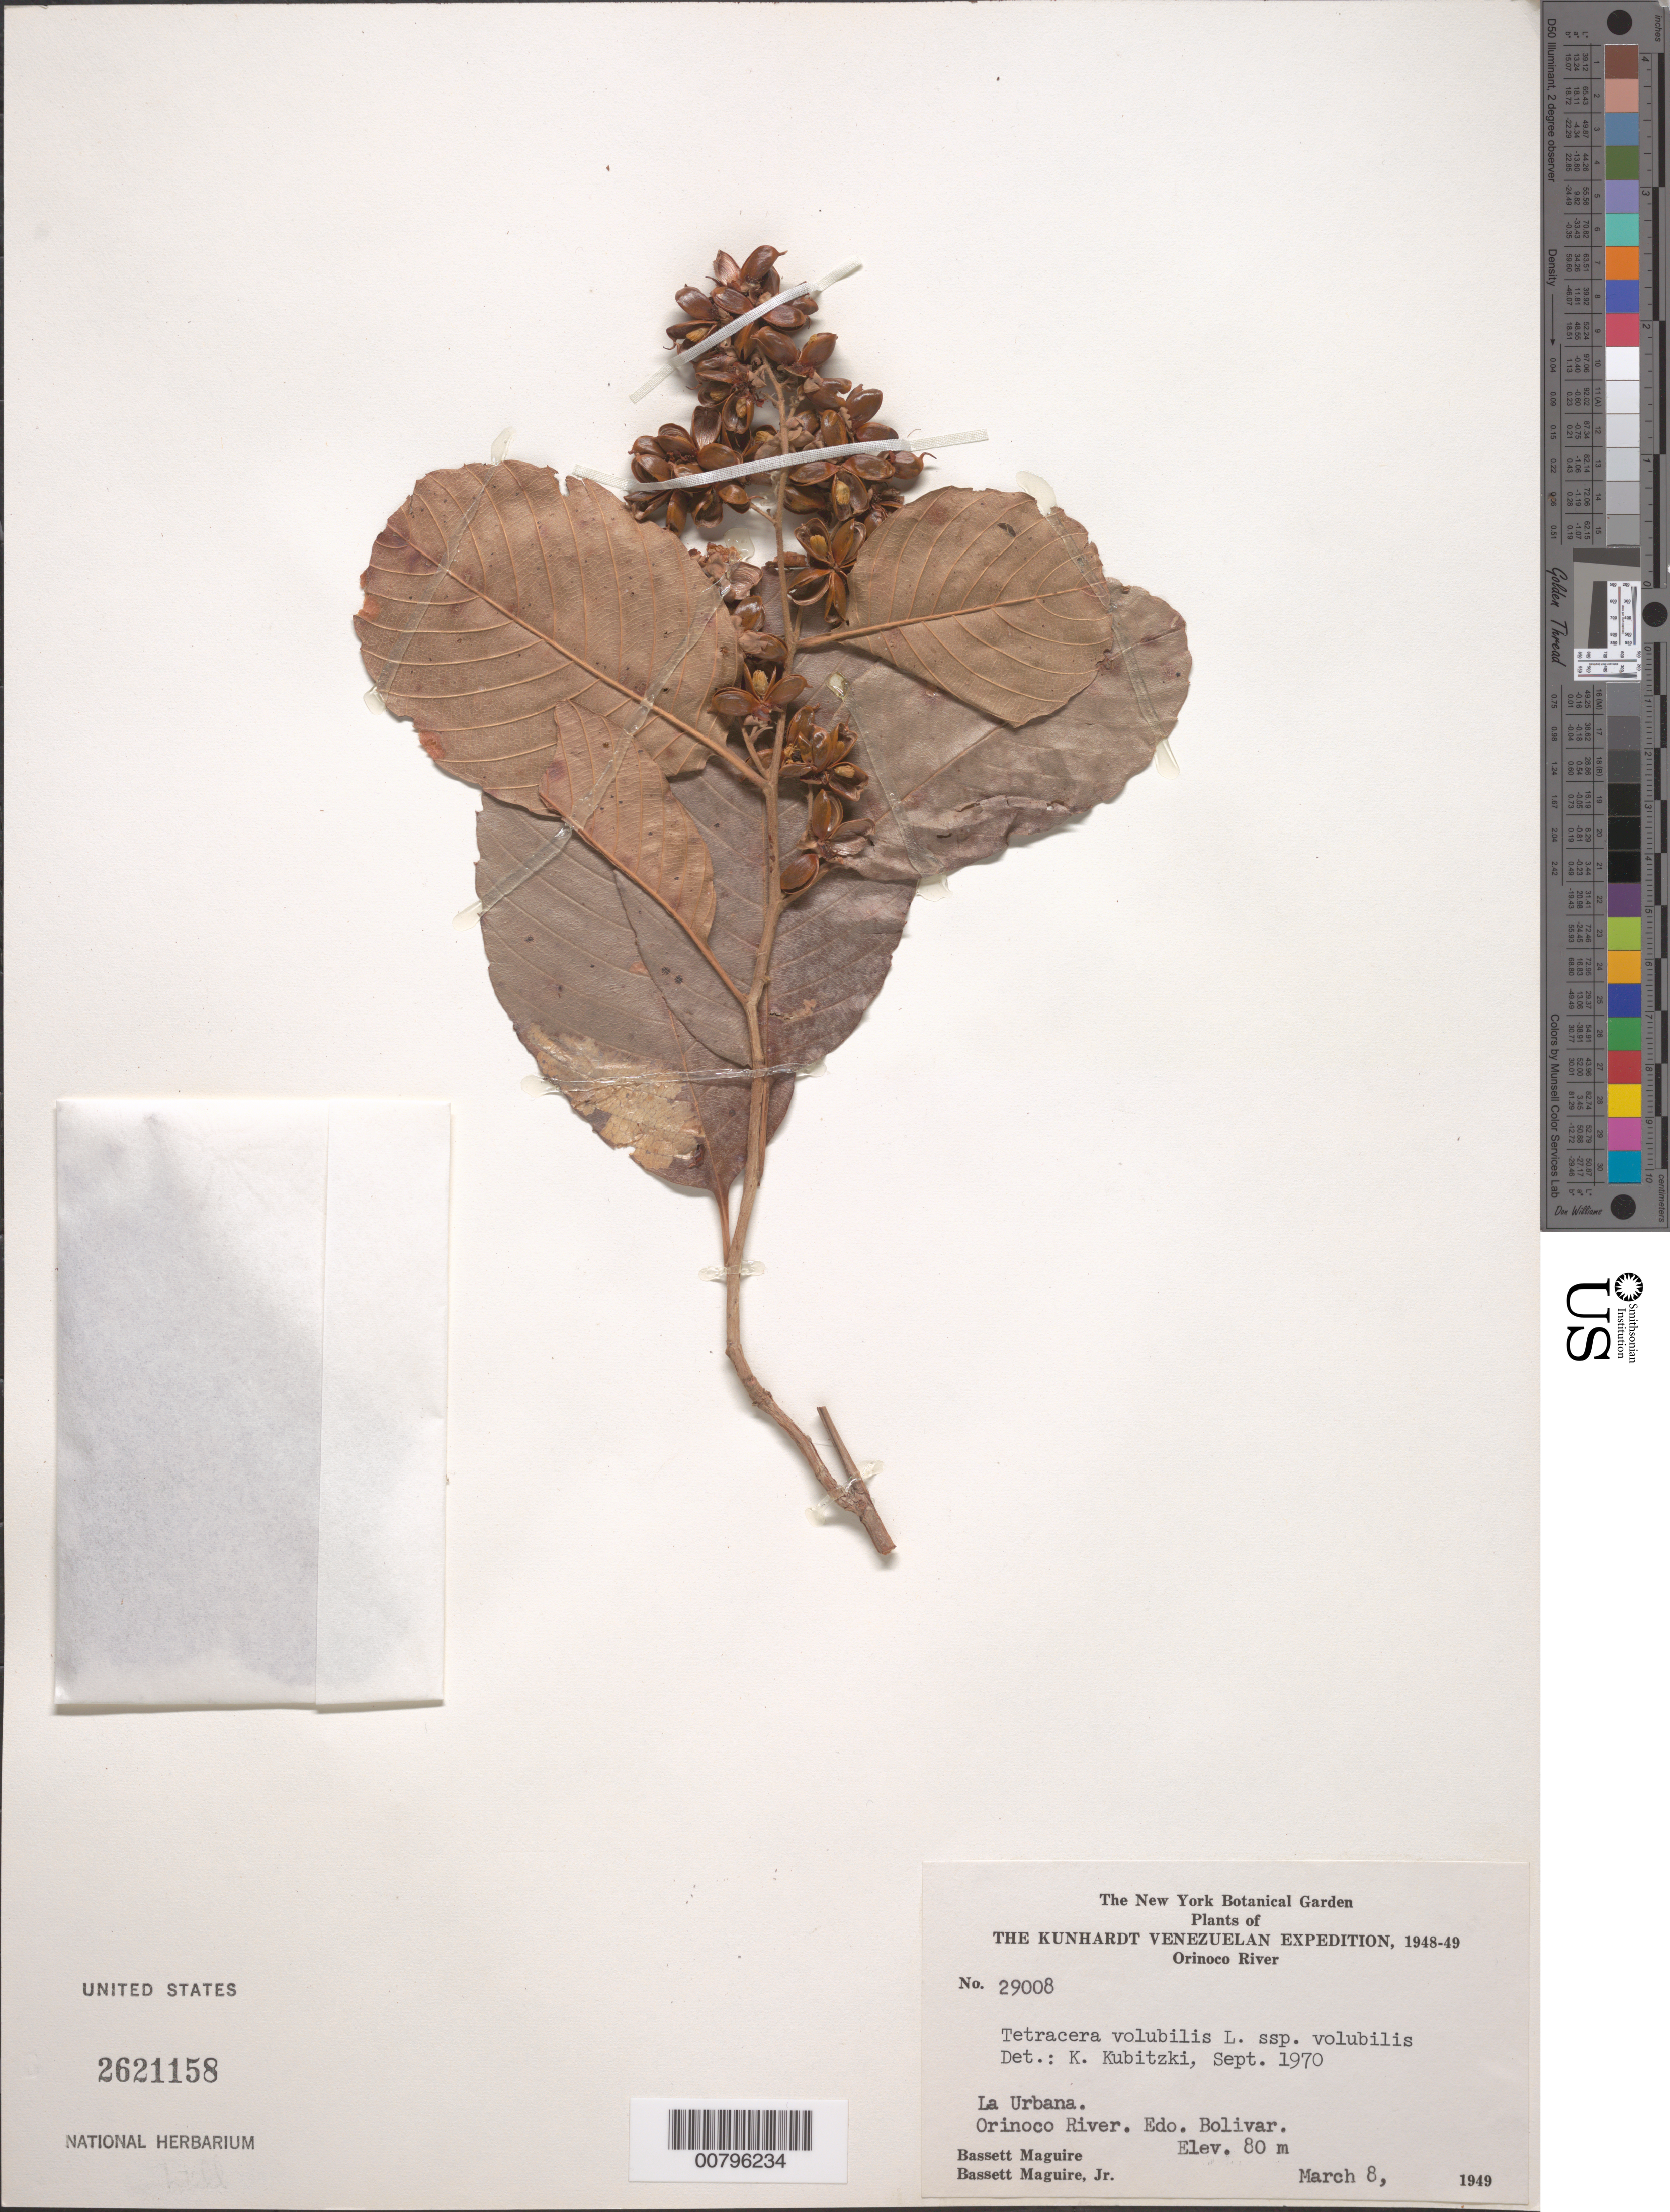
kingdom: Plantae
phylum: Tracheophyta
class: Magnoliopsida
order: Dilleniales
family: Dilleniaceae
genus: Tetracera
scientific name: Tetracera volubilis subsp. volubilis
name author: L.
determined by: Kubitzki, Klaus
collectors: B. Maguire & B. Maguire Jr.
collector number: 29008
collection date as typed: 8-Mar-49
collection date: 1949-03-08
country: Venezuela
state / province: Bolívar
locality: Río Orinoco, La Urbana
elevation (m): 80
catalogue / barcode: US 2621158